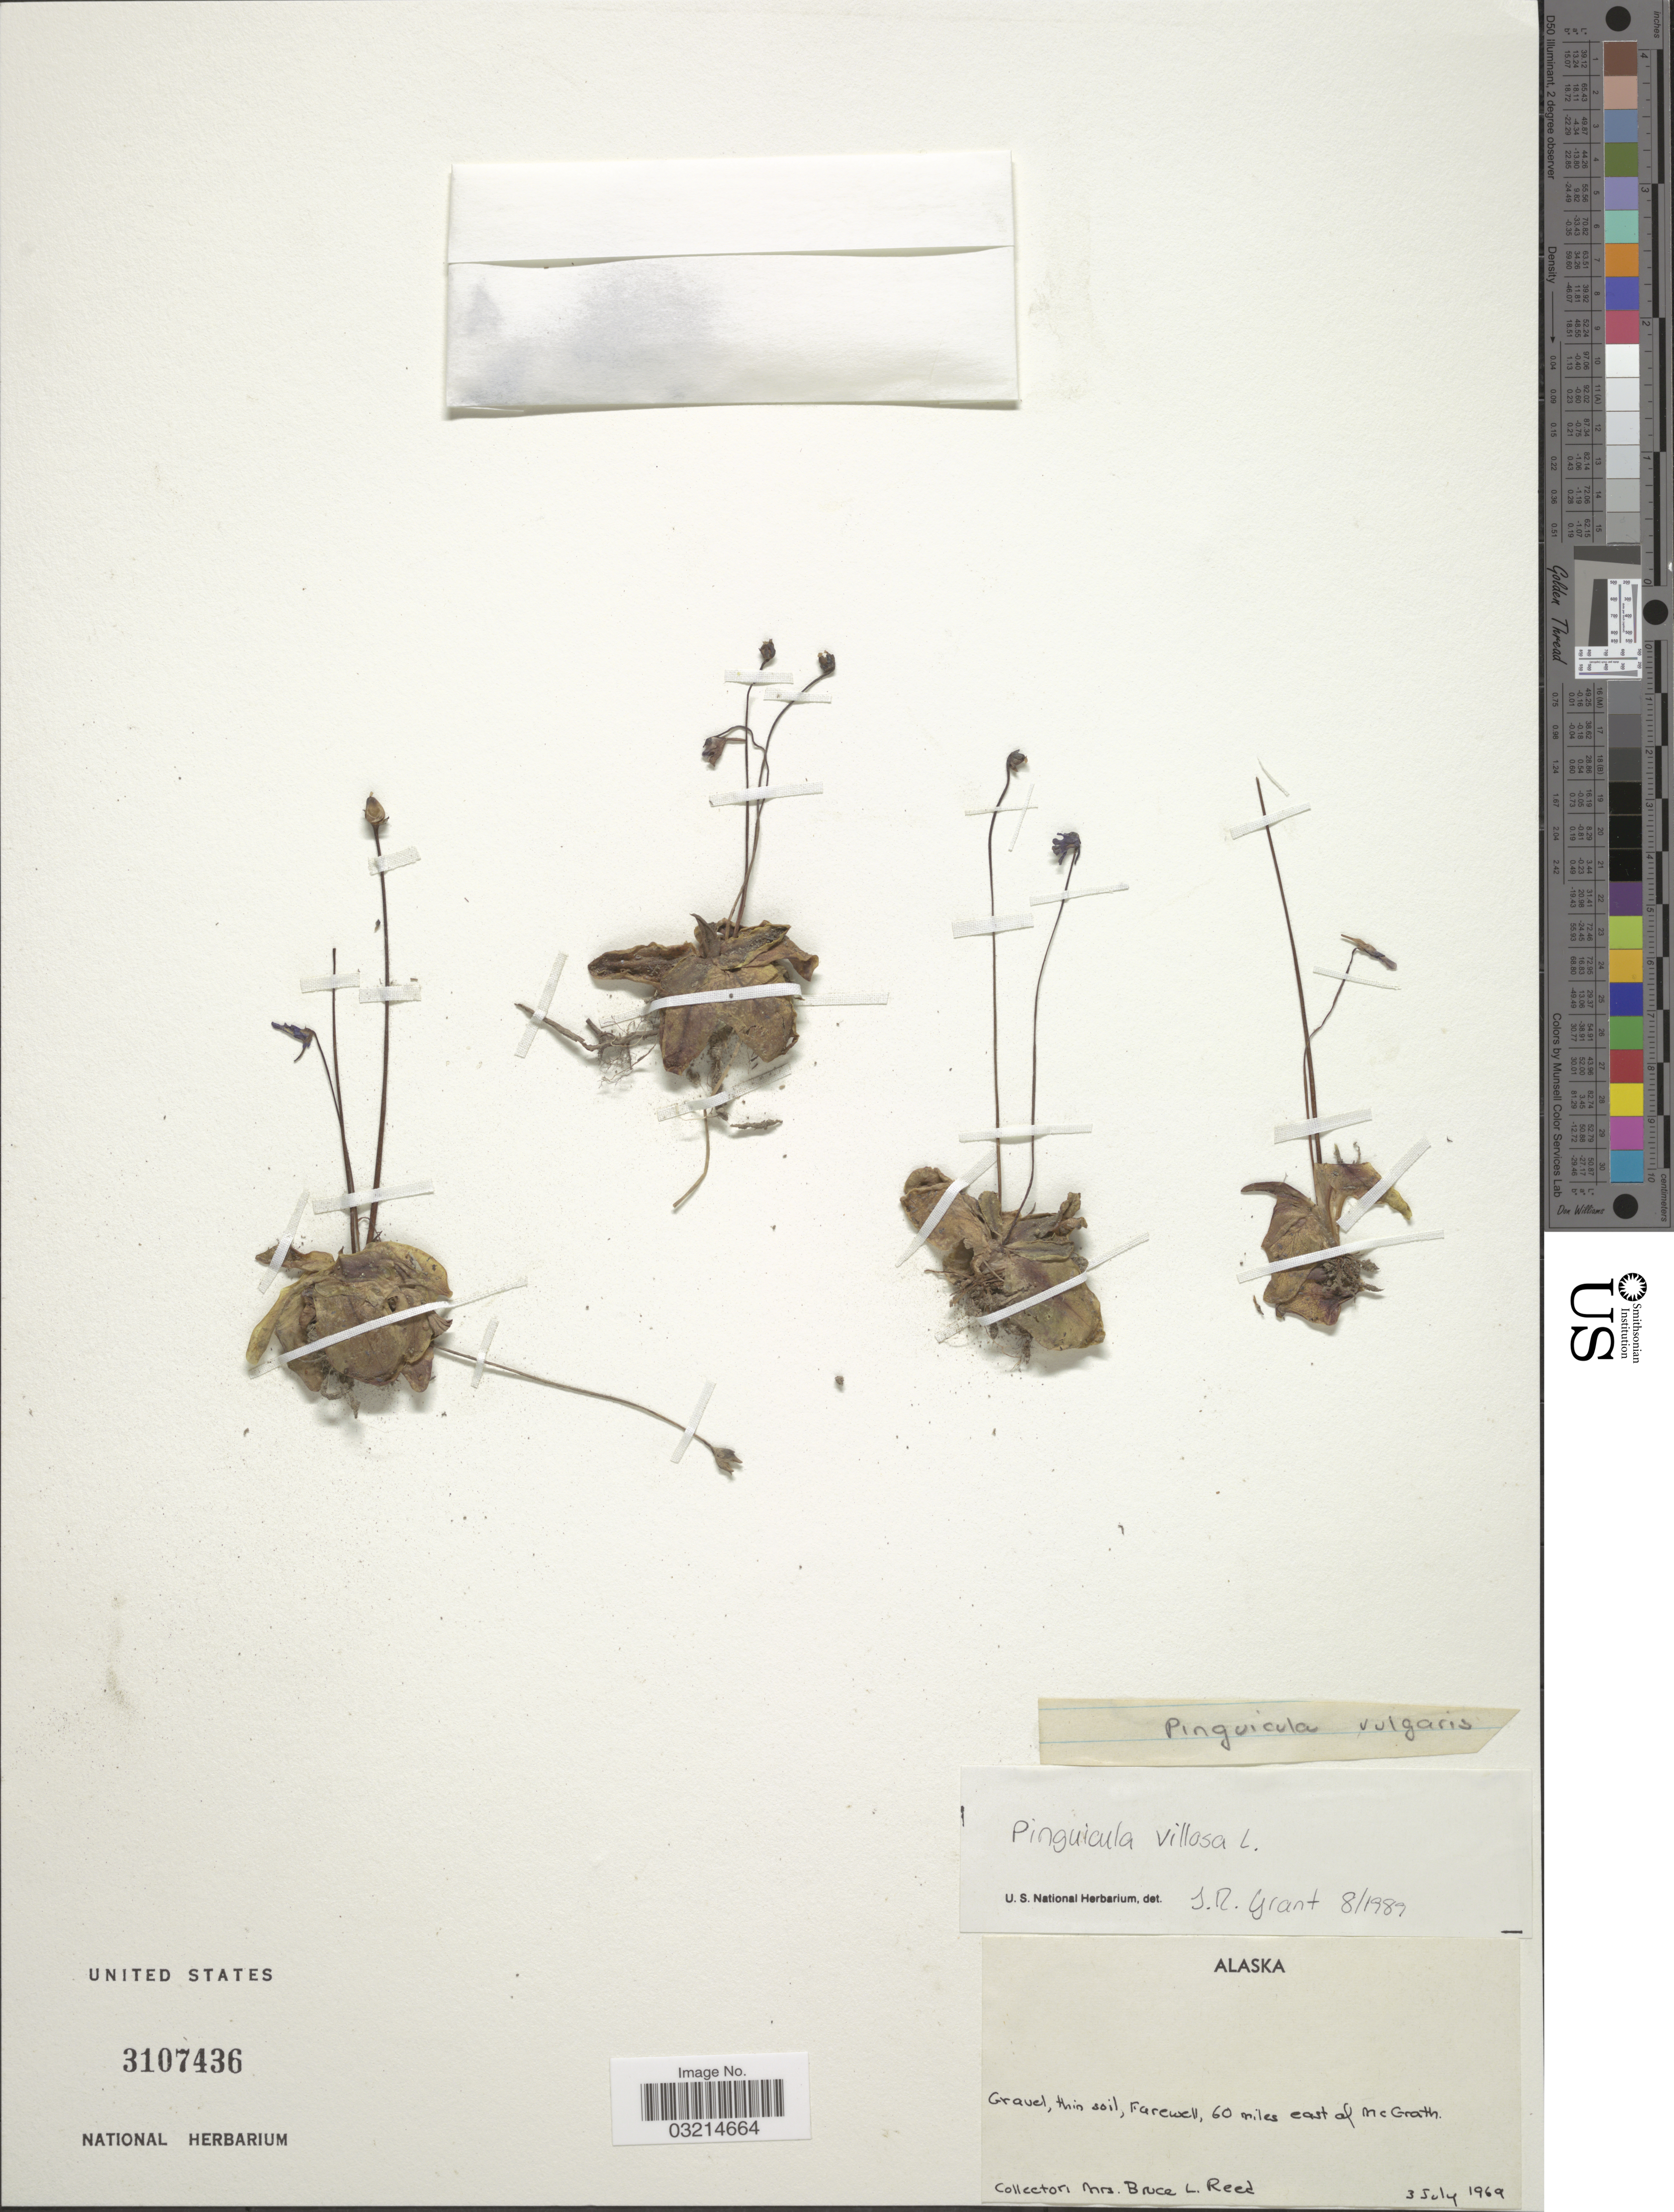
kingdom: Plantae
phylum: Tracheophyta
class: Magnoliopsida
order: Lamiales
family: Lentibulariaceae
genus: Pinguicula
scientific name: Pinguicula villosa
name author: L.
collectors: B. Reed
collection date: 1969-07-03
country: United States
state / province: Alaska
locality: Farewell, 60 miles east of McGrath.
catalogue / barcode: US 3107436